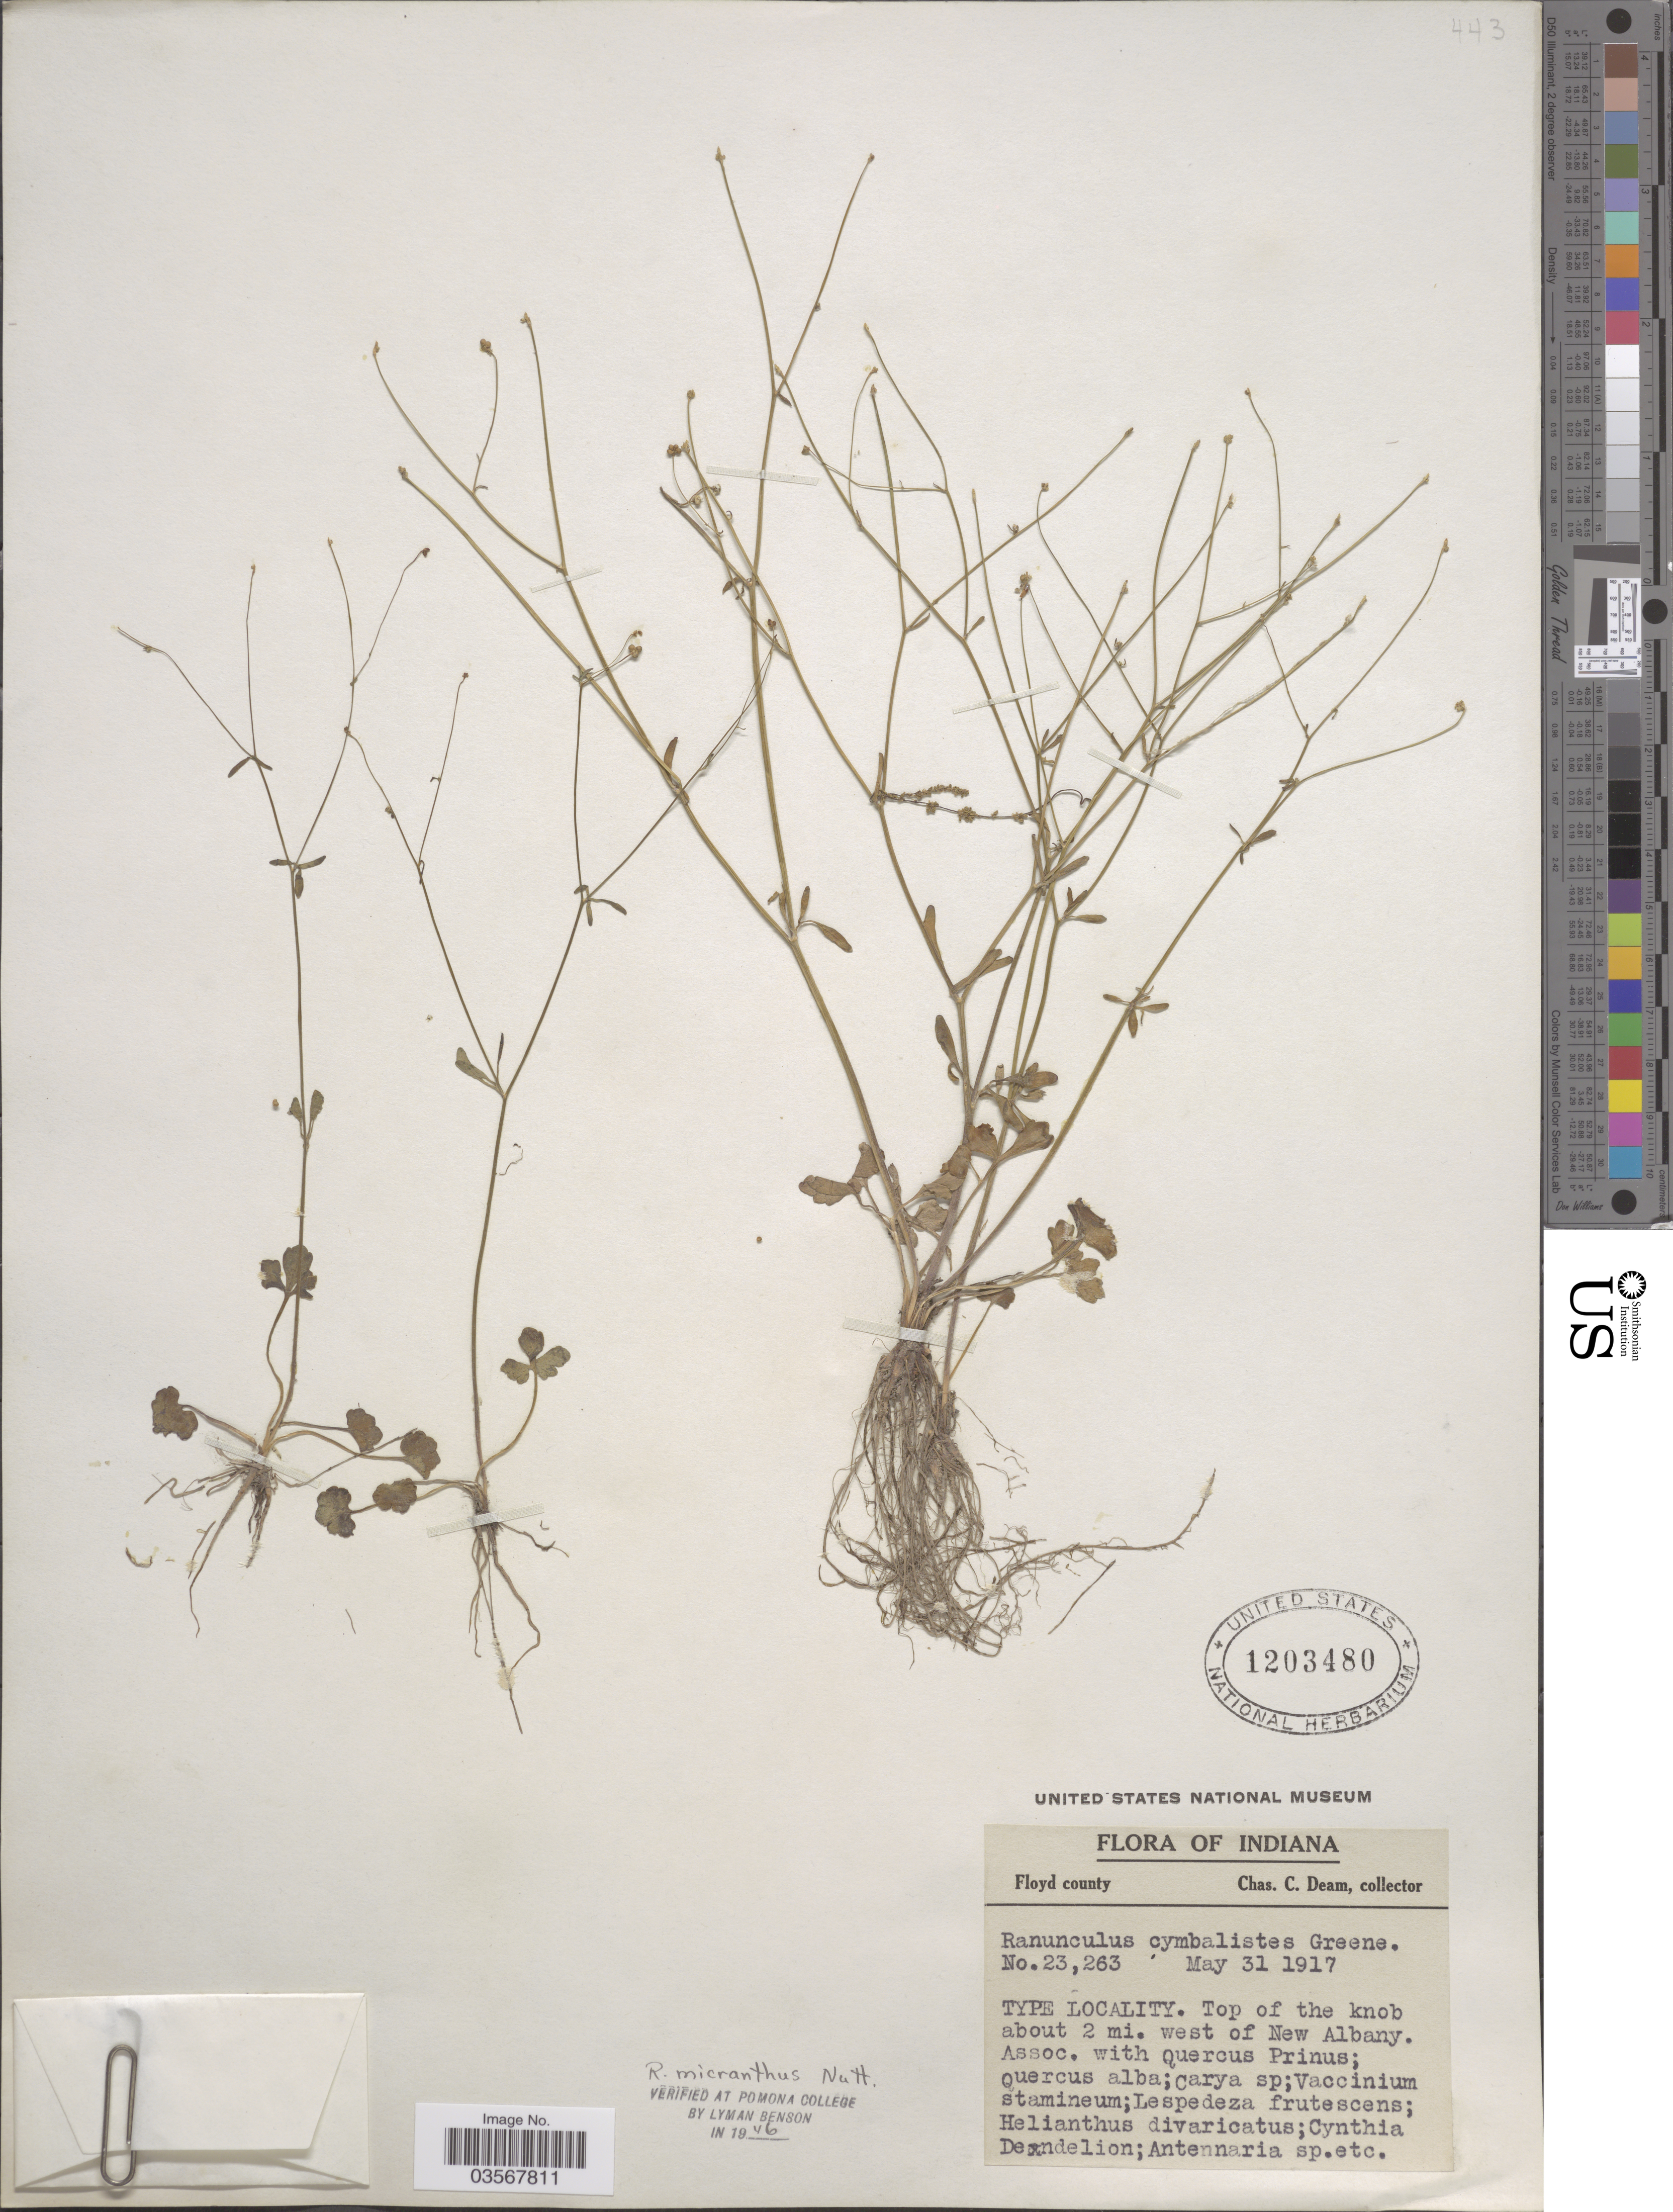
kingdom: Plantae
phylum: Tracheophyta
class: Magnoliopsida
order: Ranunculales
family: Ranunculaceae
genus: Ranunculus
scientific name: Ranunculus micranthus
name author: Nutt.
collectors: C. C. Deam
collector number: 23263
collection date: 1917-05-31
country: United States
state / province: Indiana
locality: Floyd County. Top of the knob about 2 mi. west of New Albany.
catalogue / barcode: US 1203480